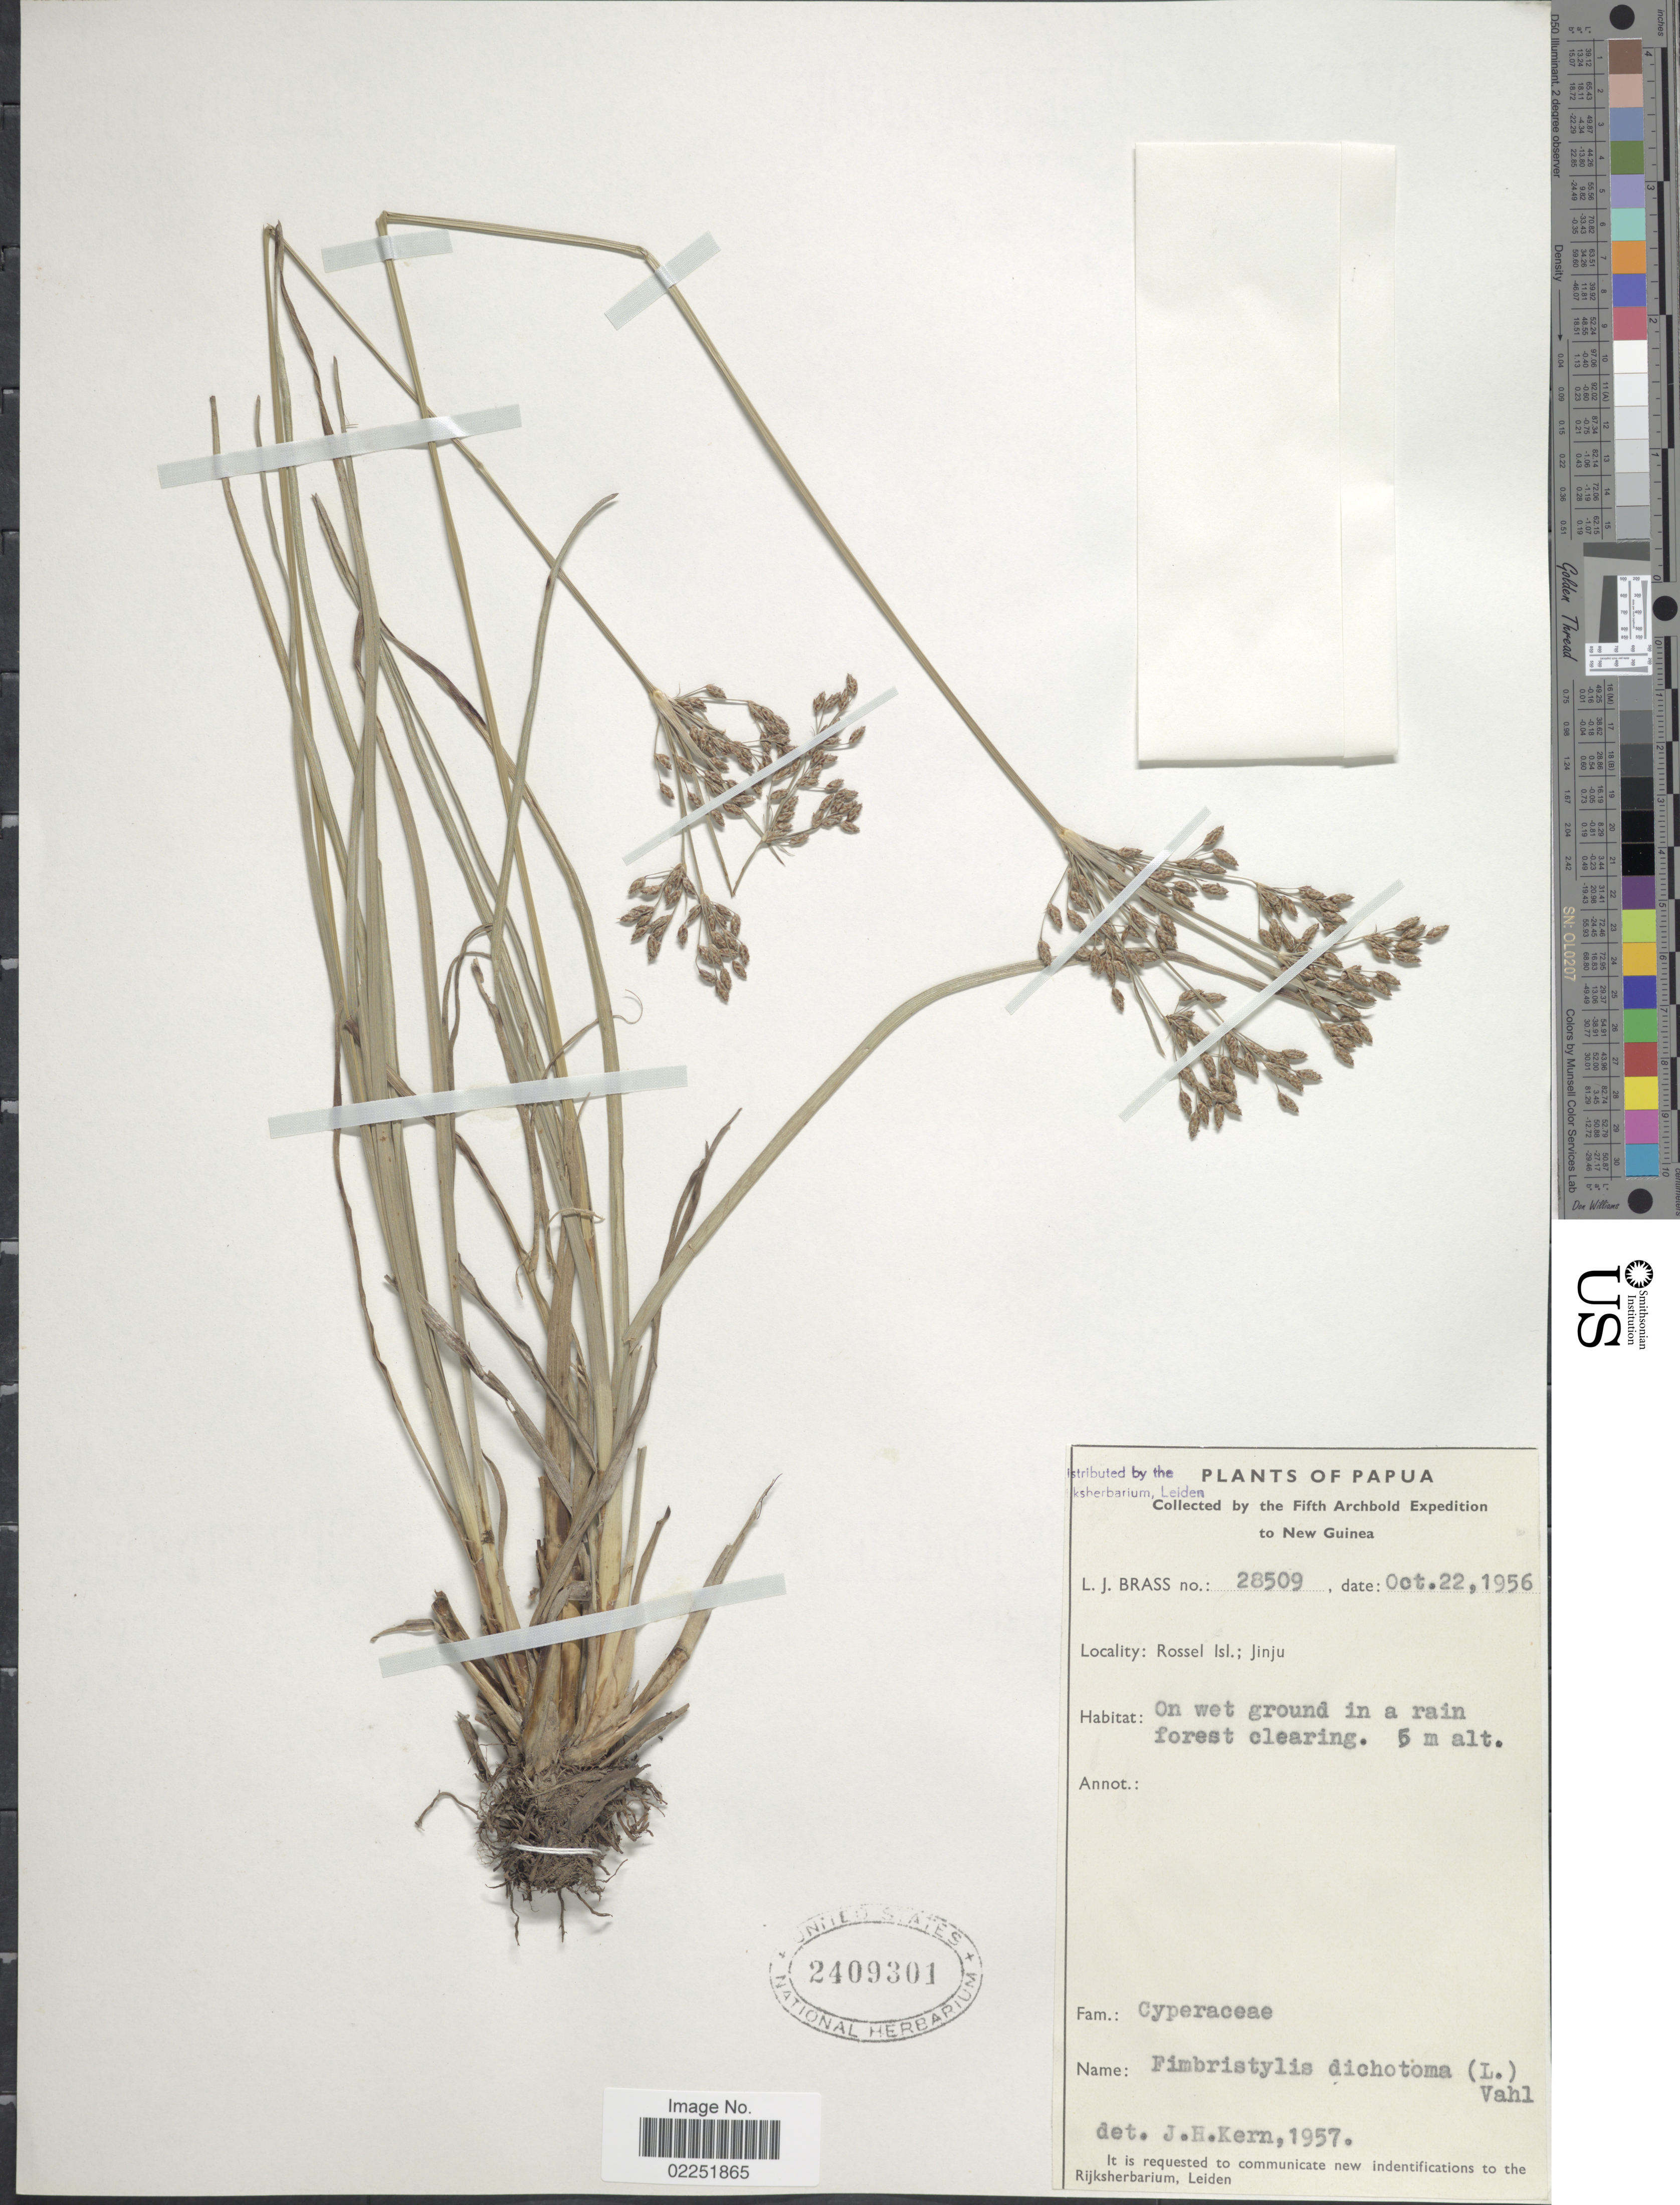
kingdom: Plantae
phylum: Tracheophyta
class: Liliopsida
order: Poales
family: Cyperaceae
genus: Fimbristylis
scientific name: Fimbristylis dichotoma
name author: (L.) Vahl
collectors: L. J. Brass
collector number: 28509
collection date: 1956-10-22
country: Papua New Guinea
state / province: Milne Bay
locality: Rossel Isl.; Jinju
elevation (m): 5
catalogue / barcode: US 2409301